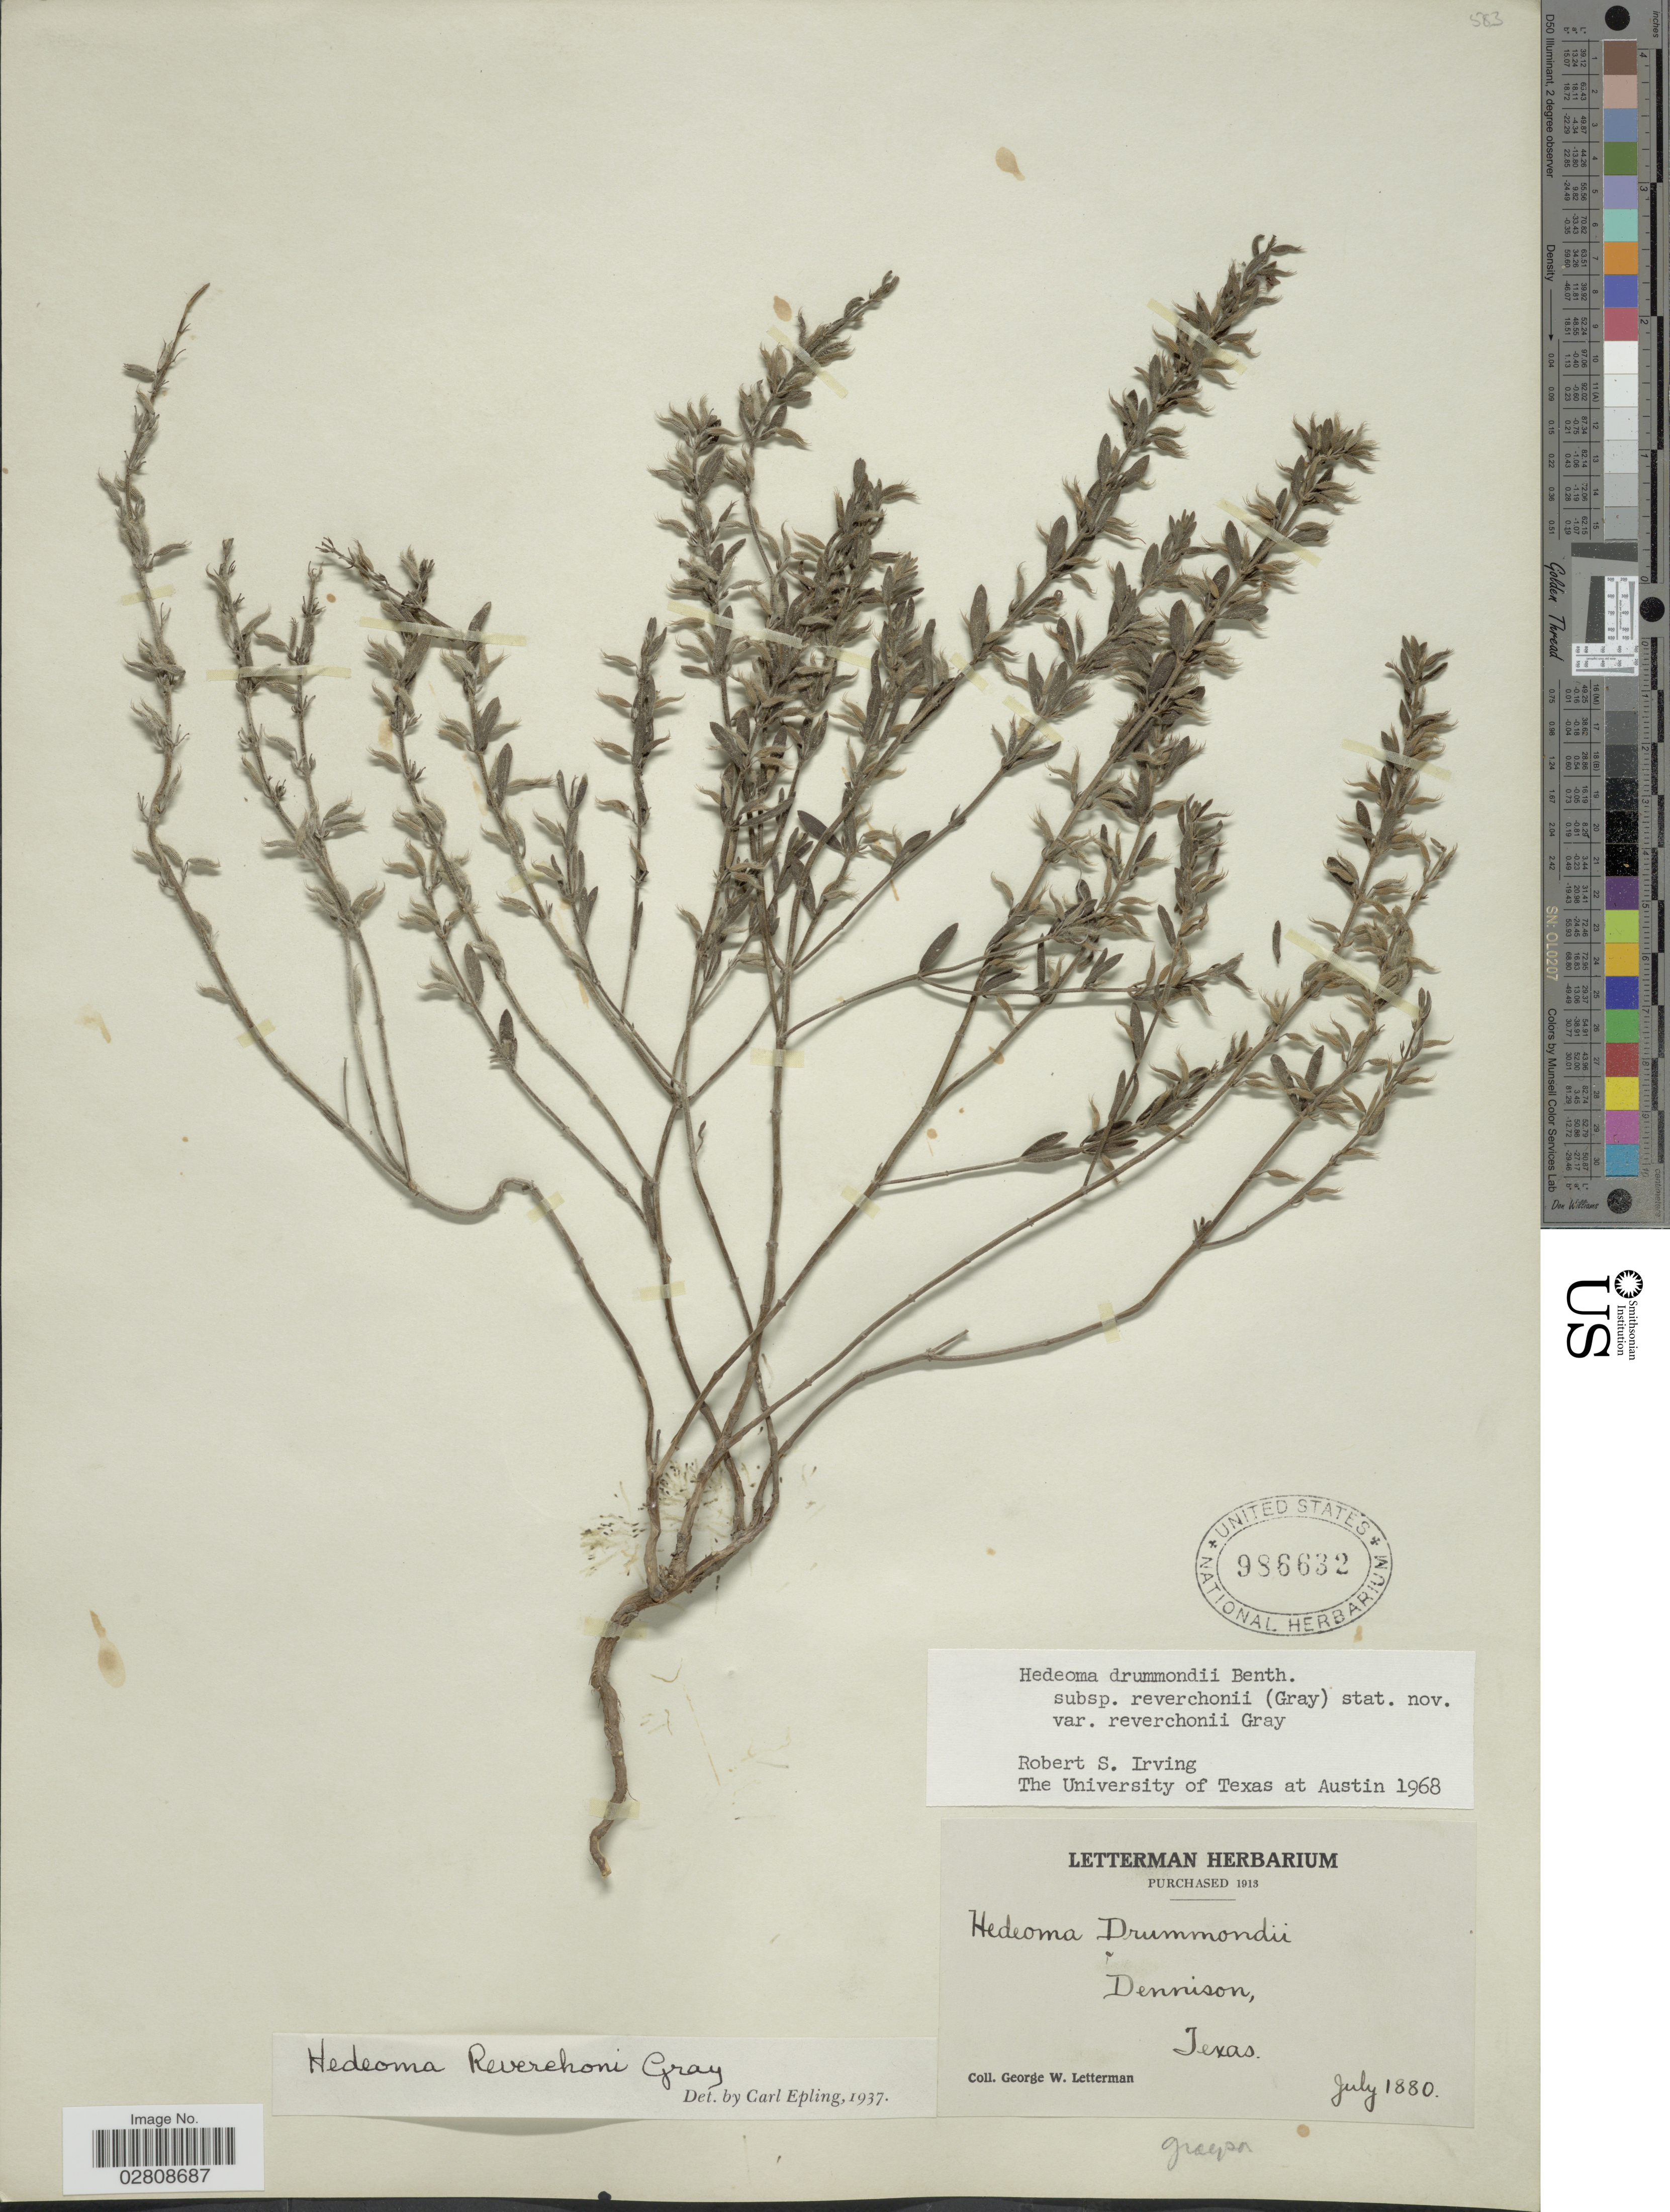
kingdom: Plantae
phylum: Tracheophyta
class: Magnoliopsida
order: Lamiales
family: Lamiaceae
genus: Hedeoma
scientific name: Hedeoma drummondii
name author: Benth.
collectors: G. W. Letterman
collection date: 1880-07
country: United States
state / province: Texas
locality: Dennison. Grayson.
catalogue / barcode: US 986632